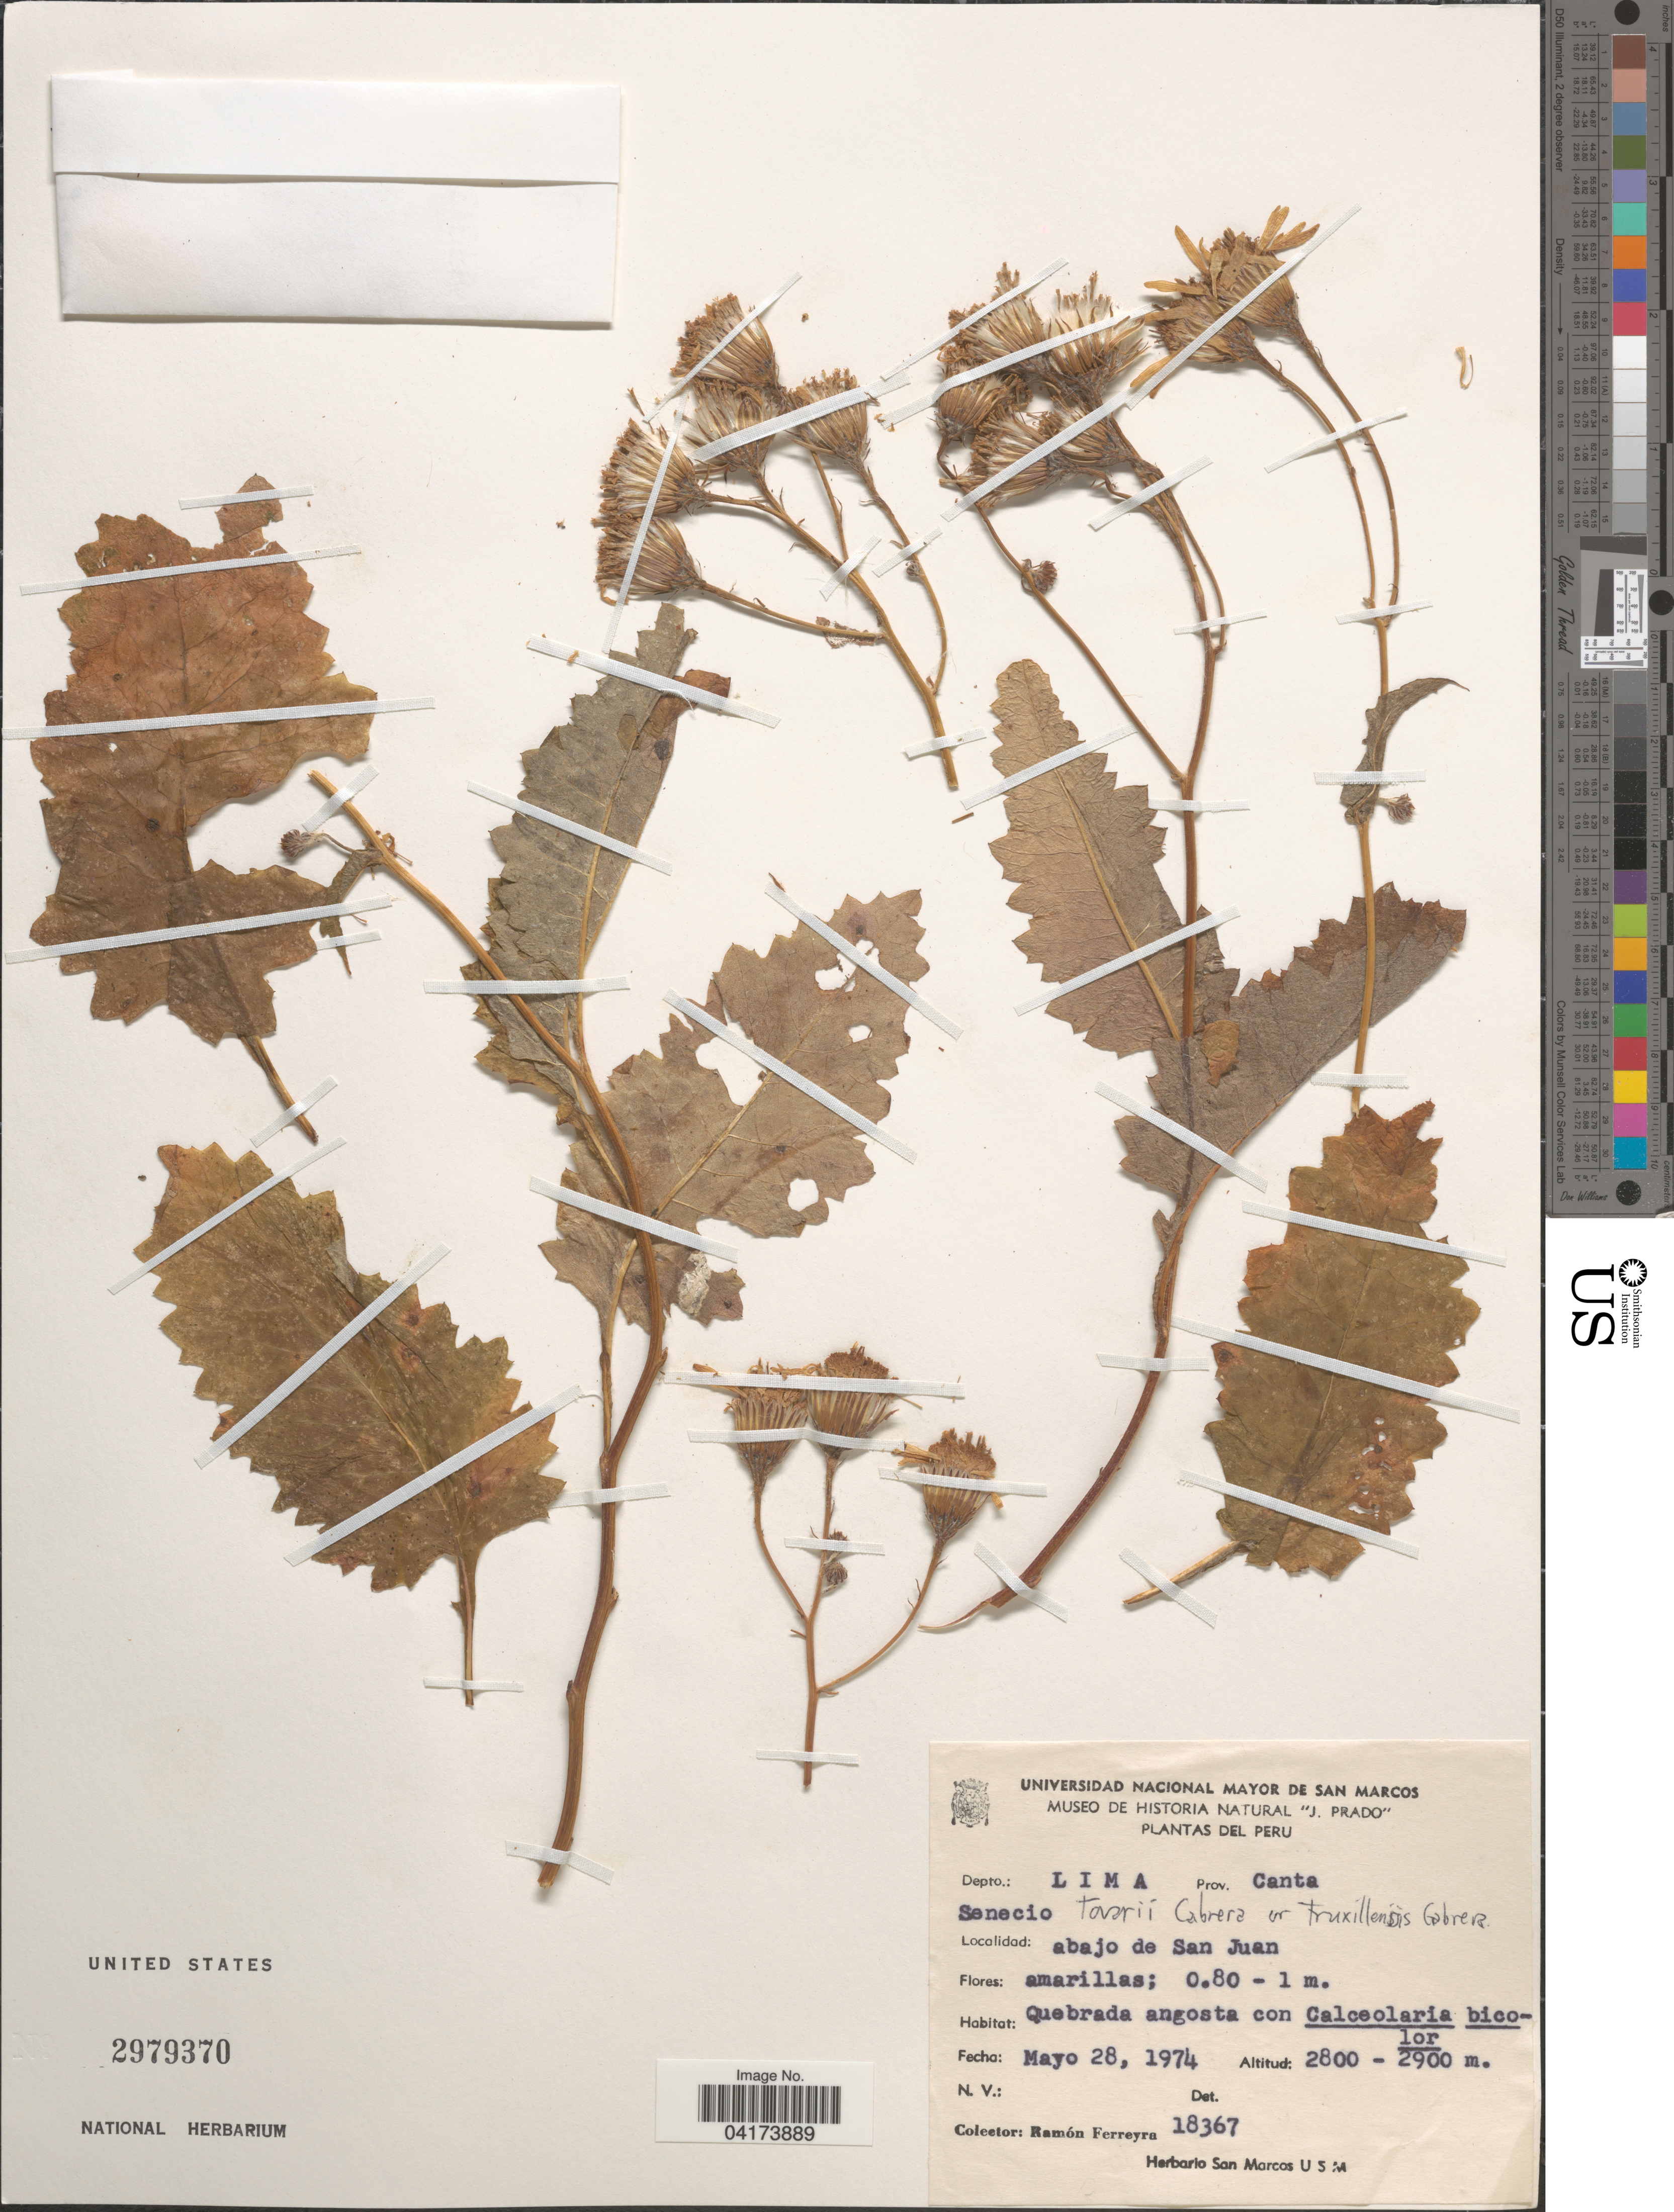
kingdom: Plantae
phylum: Tracheophyta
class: Magnoliopsida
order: Asterales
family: Asteraceae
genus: Senecio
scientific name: Senecio tovari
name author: Cabrera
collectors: R. A. Ferreyra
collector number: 18367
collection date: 1974-05-28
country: Peru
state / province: Lima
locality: Depto.: Lima. Prov. Canta. Abajo de San Juan.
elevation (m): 2800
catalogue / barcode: US 2979370